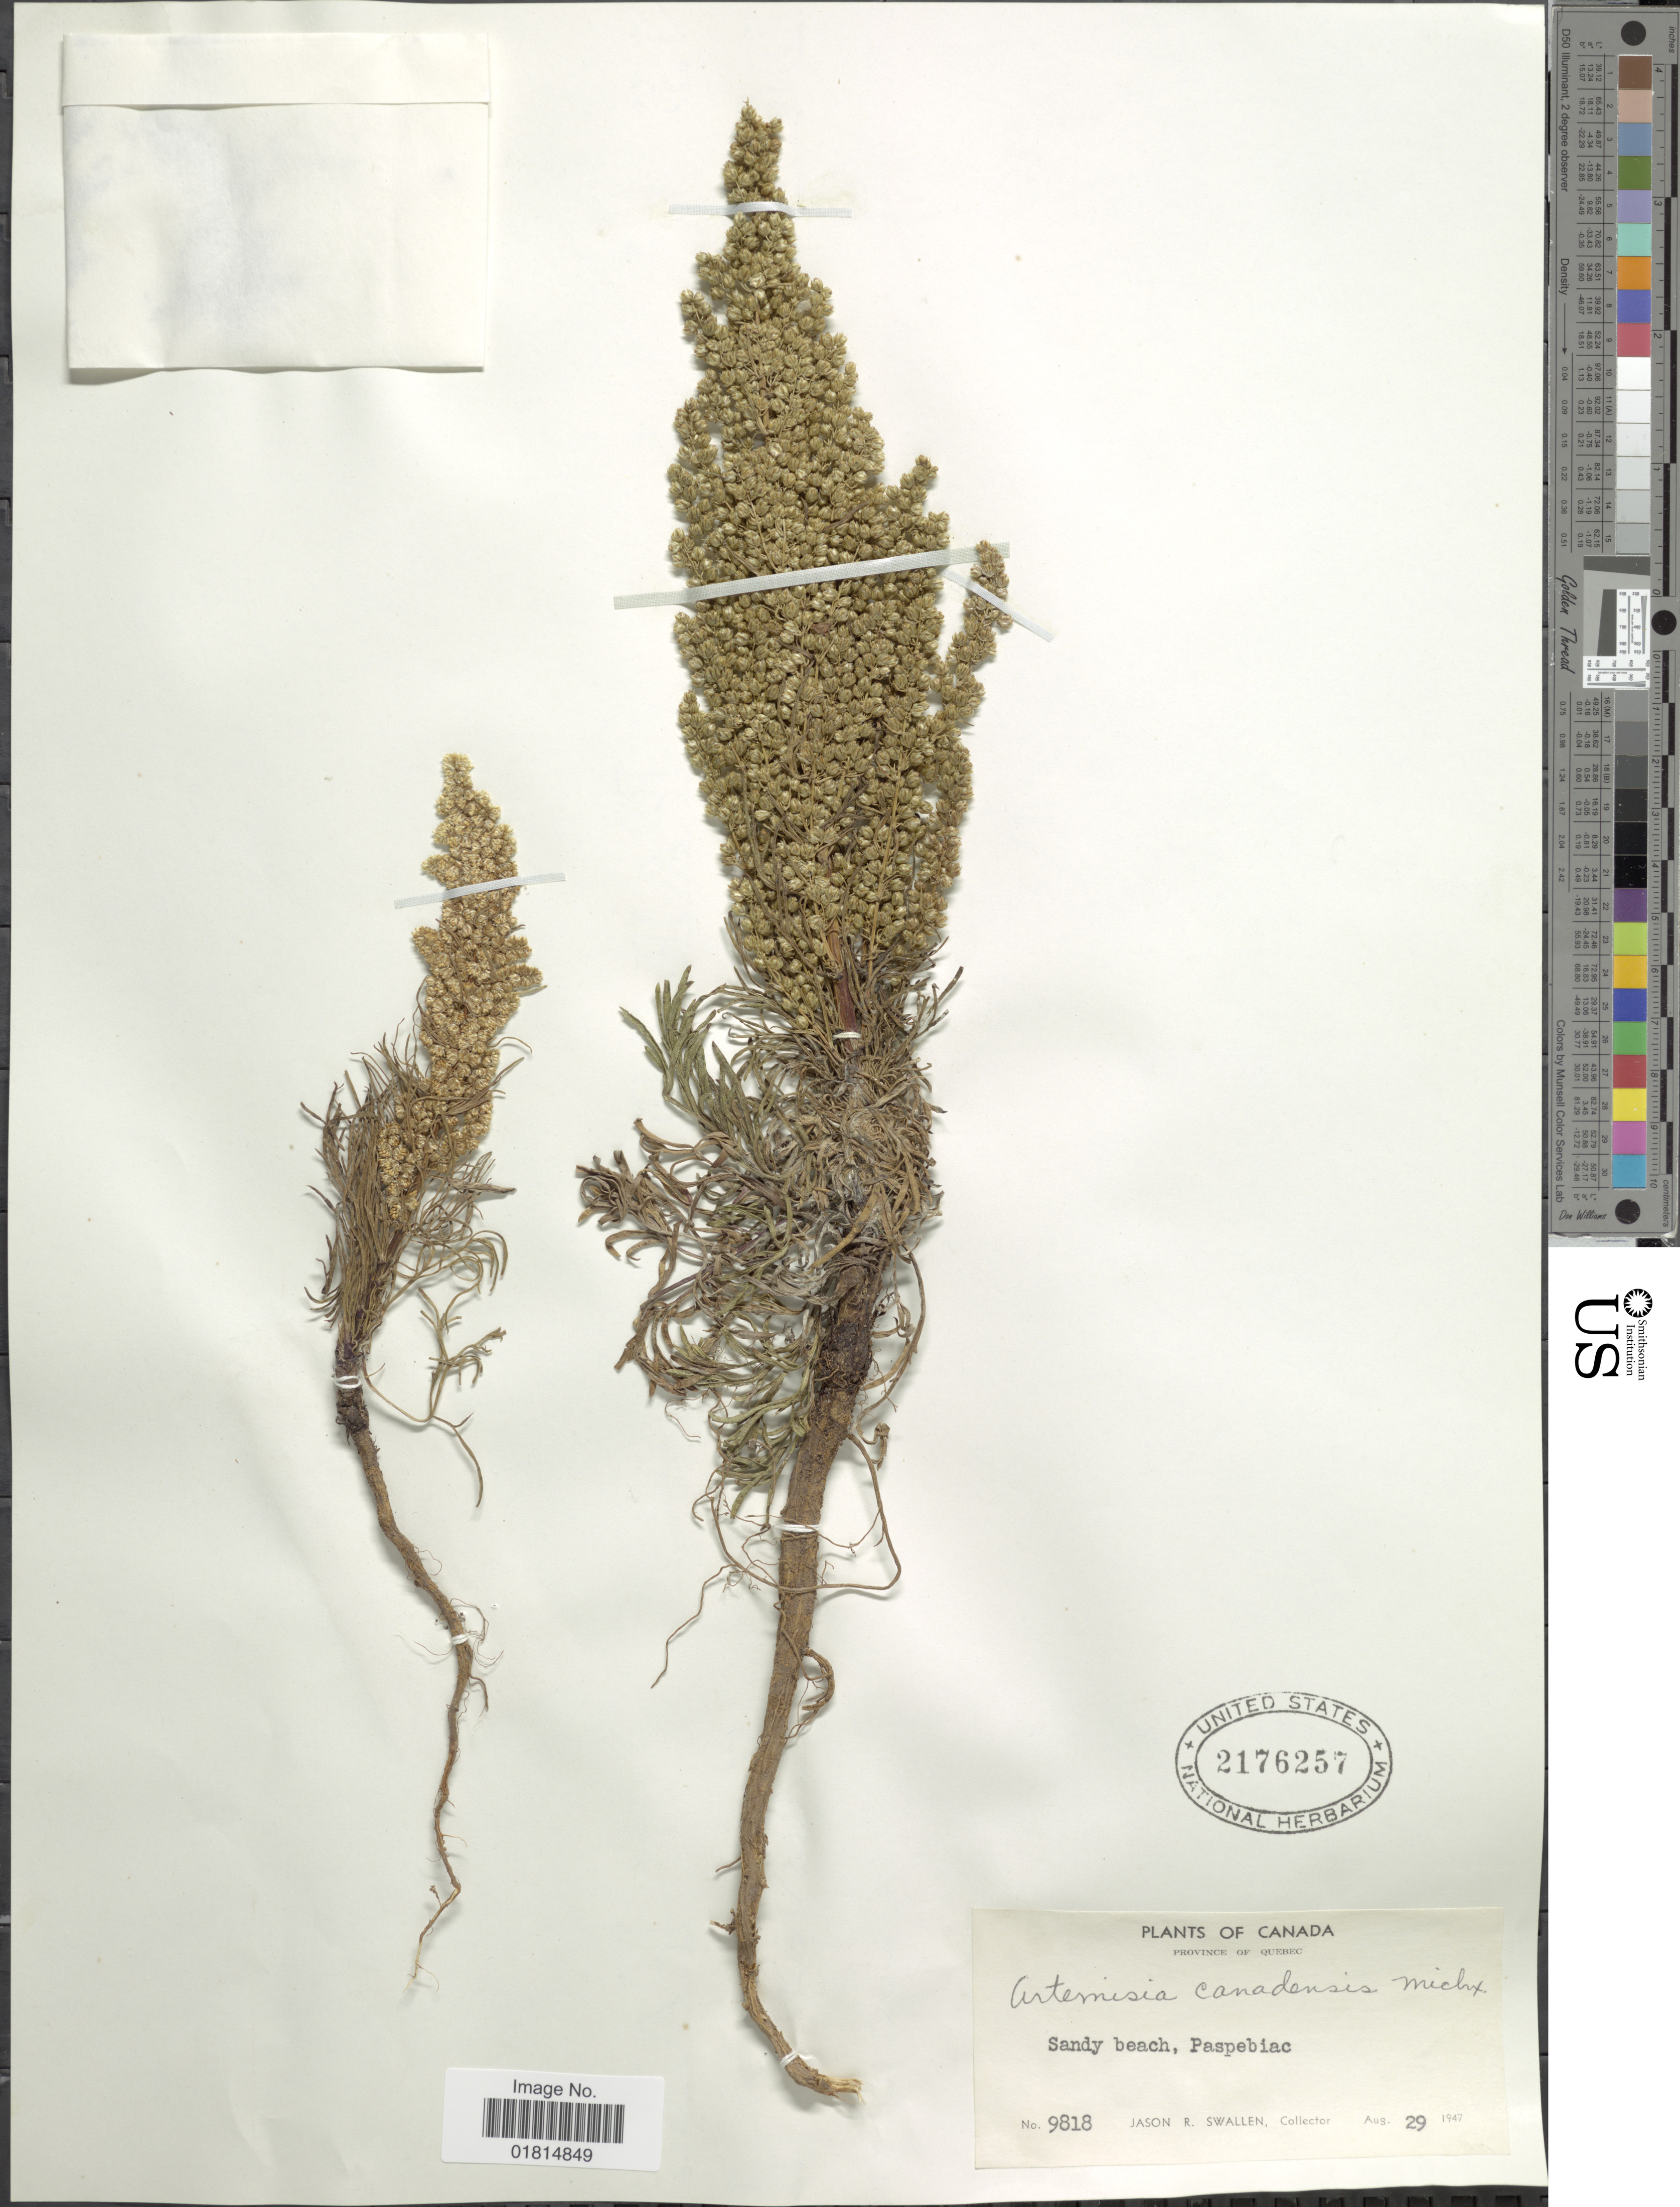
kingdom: Plantae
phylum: Tracheophyta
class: Magnoliopsida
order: Asterales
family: Asteraceae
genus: Artemisia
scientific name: Artemisia canadensis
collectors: J. R. Swallen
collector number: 9818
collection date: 1947-08-29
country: Canada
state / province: Quebec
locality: Province of Quebec. Sandy beach, Paspebiac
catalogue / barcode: US 2176257